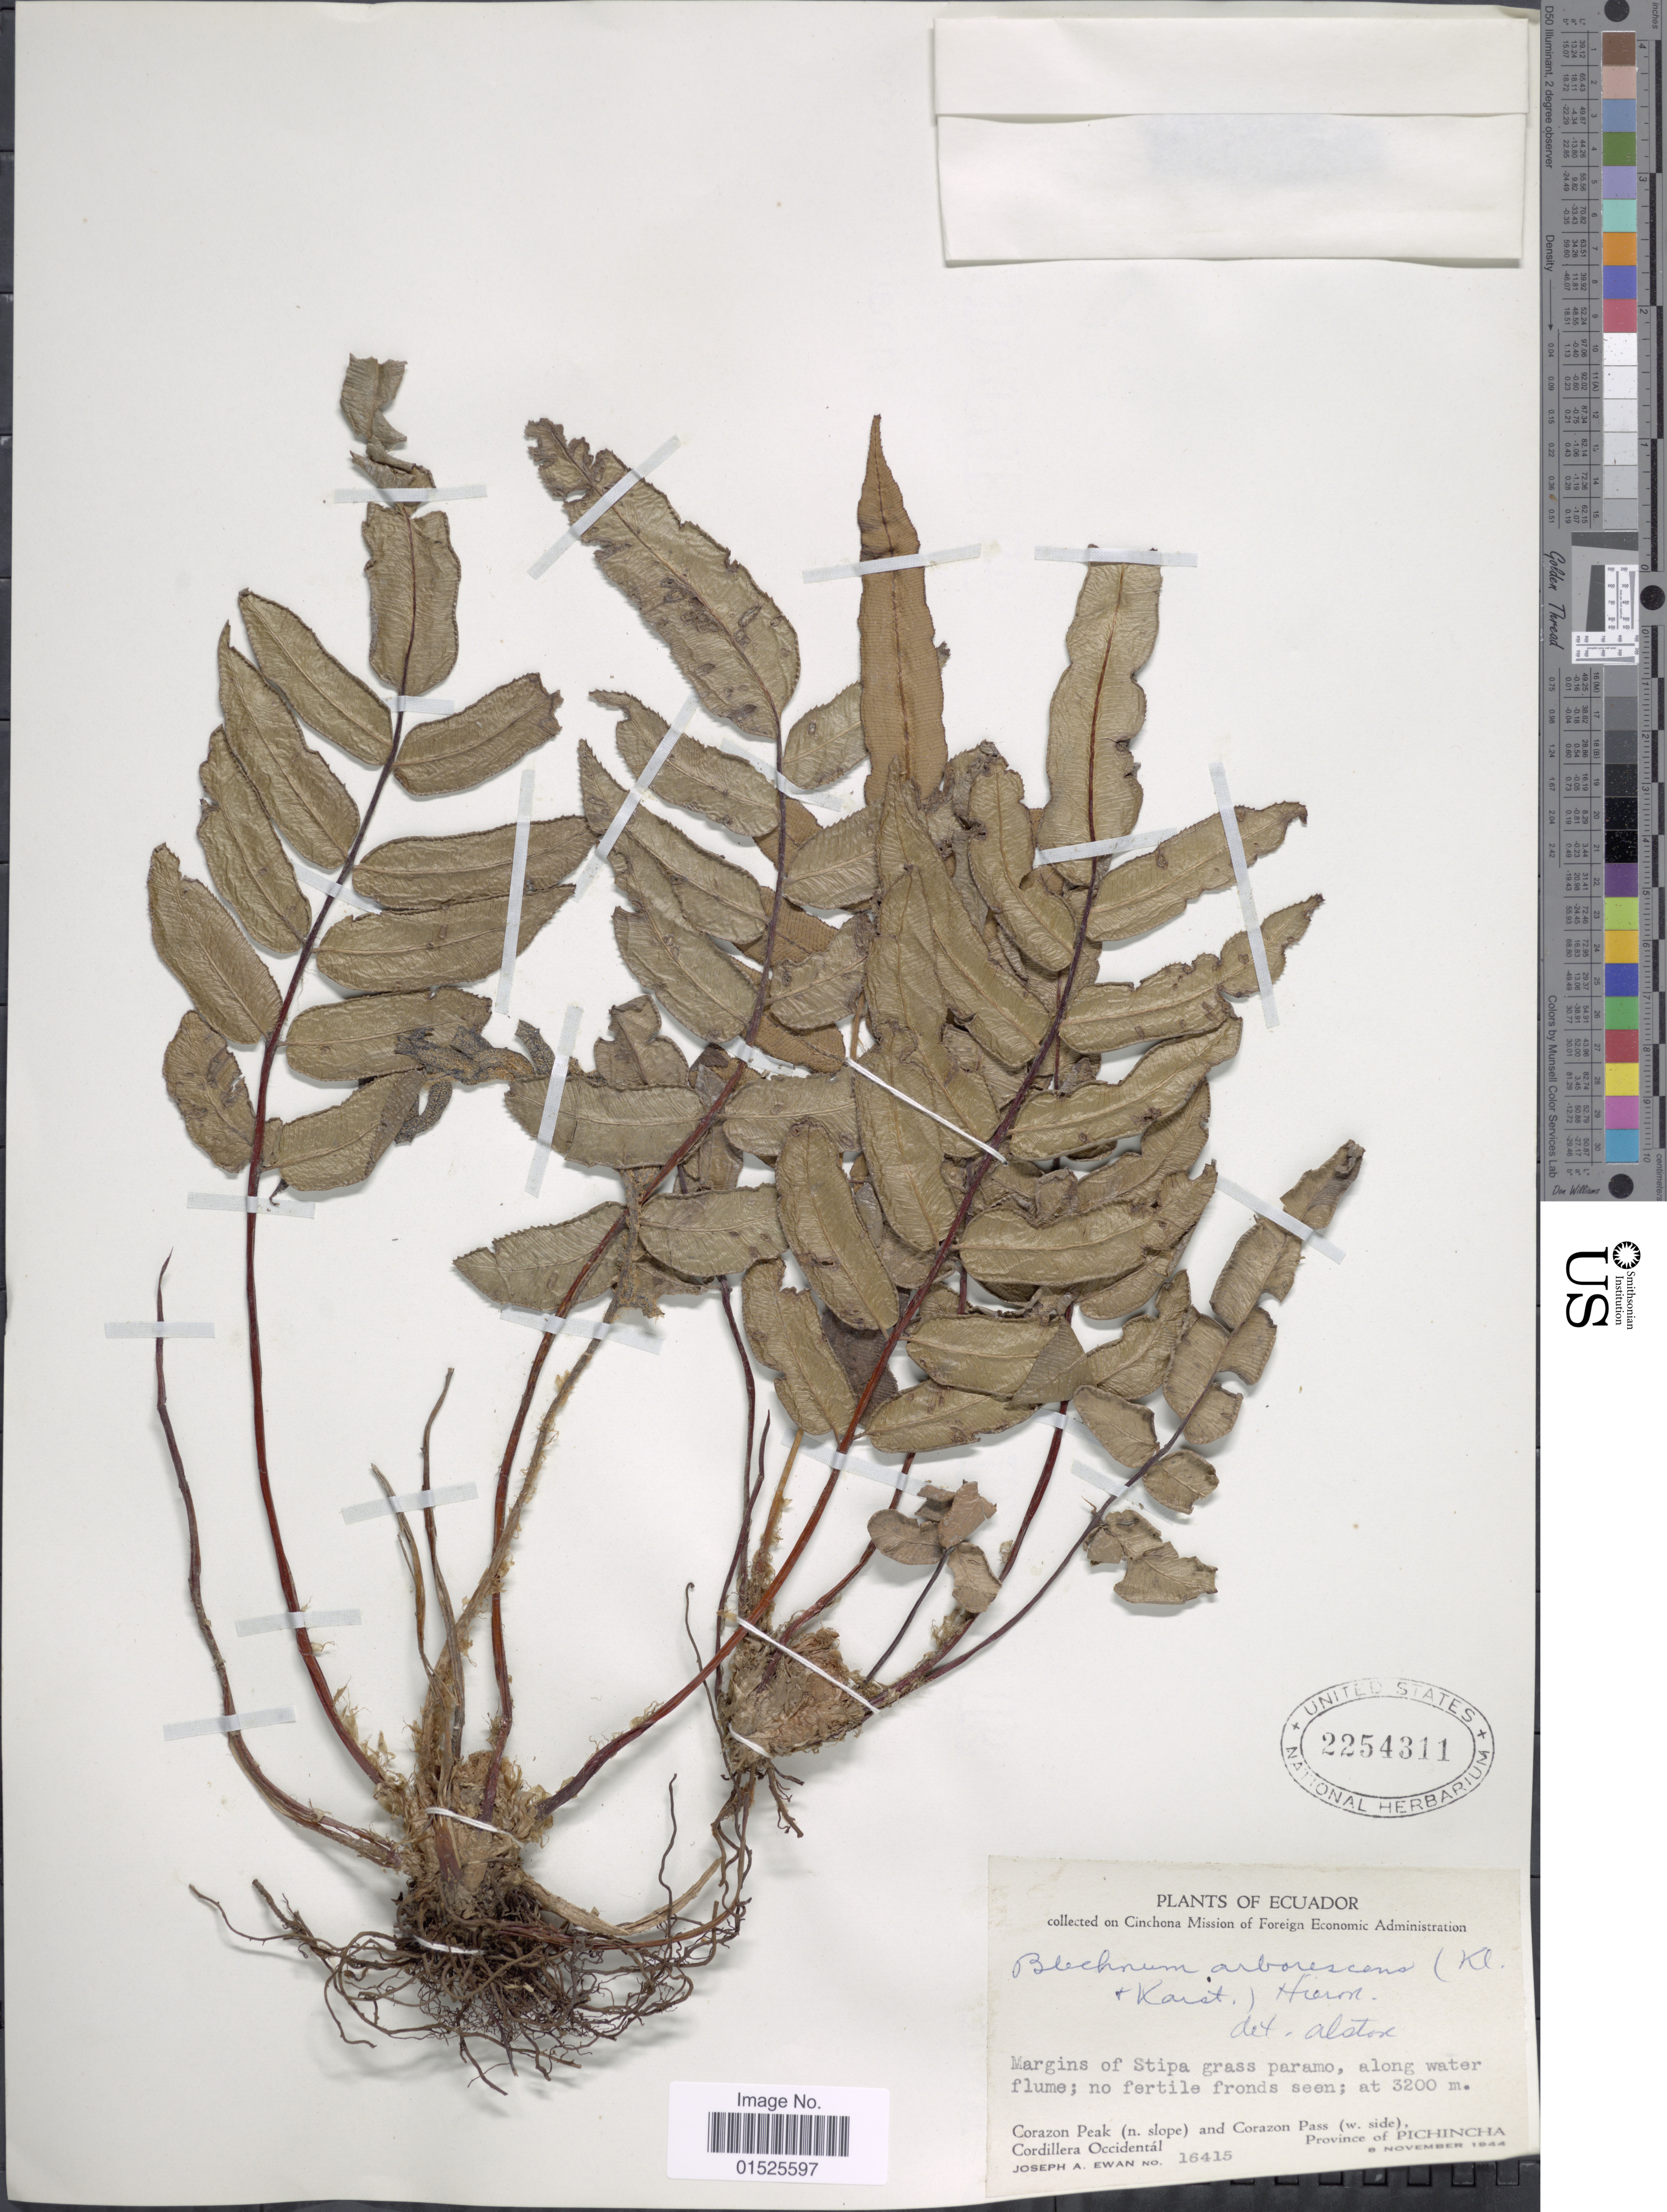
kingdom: Plantae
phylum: Tracheophyta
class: Polypodiopsida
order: Polypodiales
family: Blechnaceae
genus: Blechnum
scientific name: Blechnum cordatum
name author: (Desv.) Hieron.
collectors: J. A. Ewan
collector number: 16415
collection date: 1944-11-08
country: Ecuador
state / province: Pichincha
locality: Corazon Peak (n. slope) and Corazon Pass (w. side), Cordillera Occidentál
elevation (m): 3200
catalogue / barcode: US 2254311